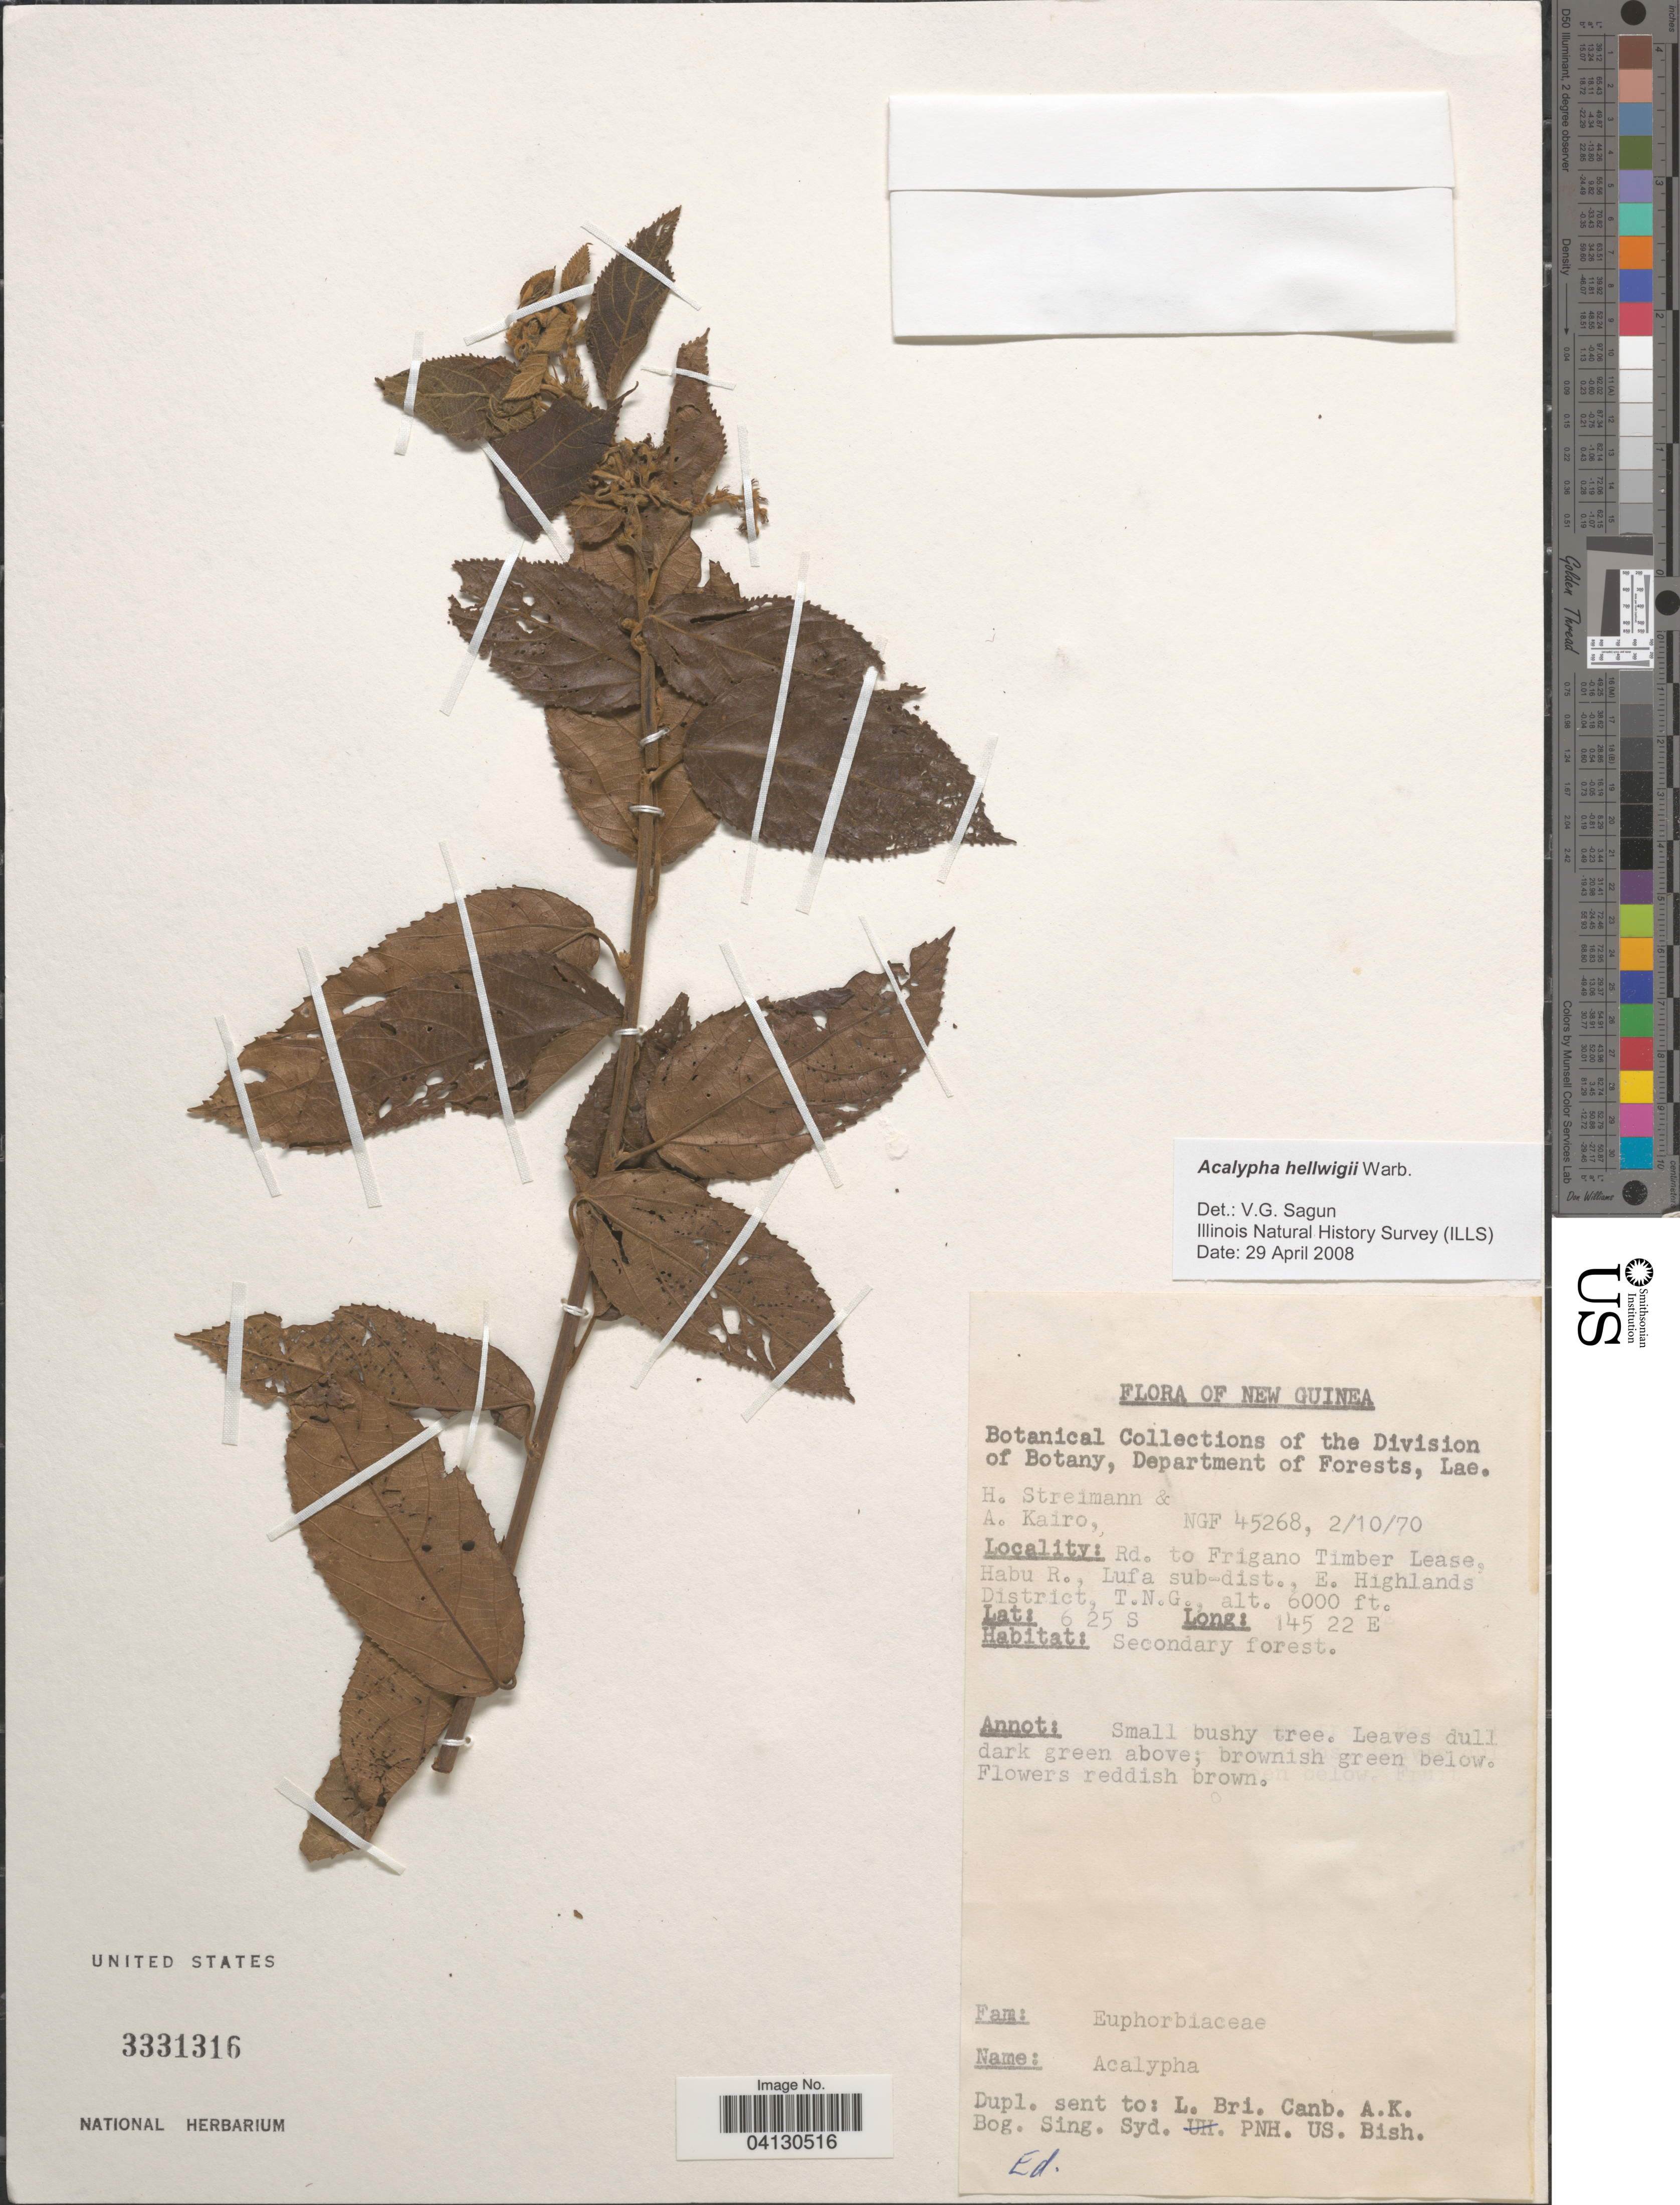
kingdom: Plantae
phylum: Tracheophyta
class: Magnoliopsida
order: Malpighiales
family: Euphorbiaceae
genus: Acalypha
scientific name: Acalypha hellwigii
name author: Warb.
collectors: H. Streimann & A. Kairo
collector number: NGF45268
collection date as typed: Transcribed d/m/y: 2/10/70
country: Papua New Guinea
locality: New Guinea. Rd. to Frigano Timber Lease, Habu R., Lufa sub-dist., E. Highlands District, T.N.G.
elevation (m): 1829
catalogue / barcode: US 3331316